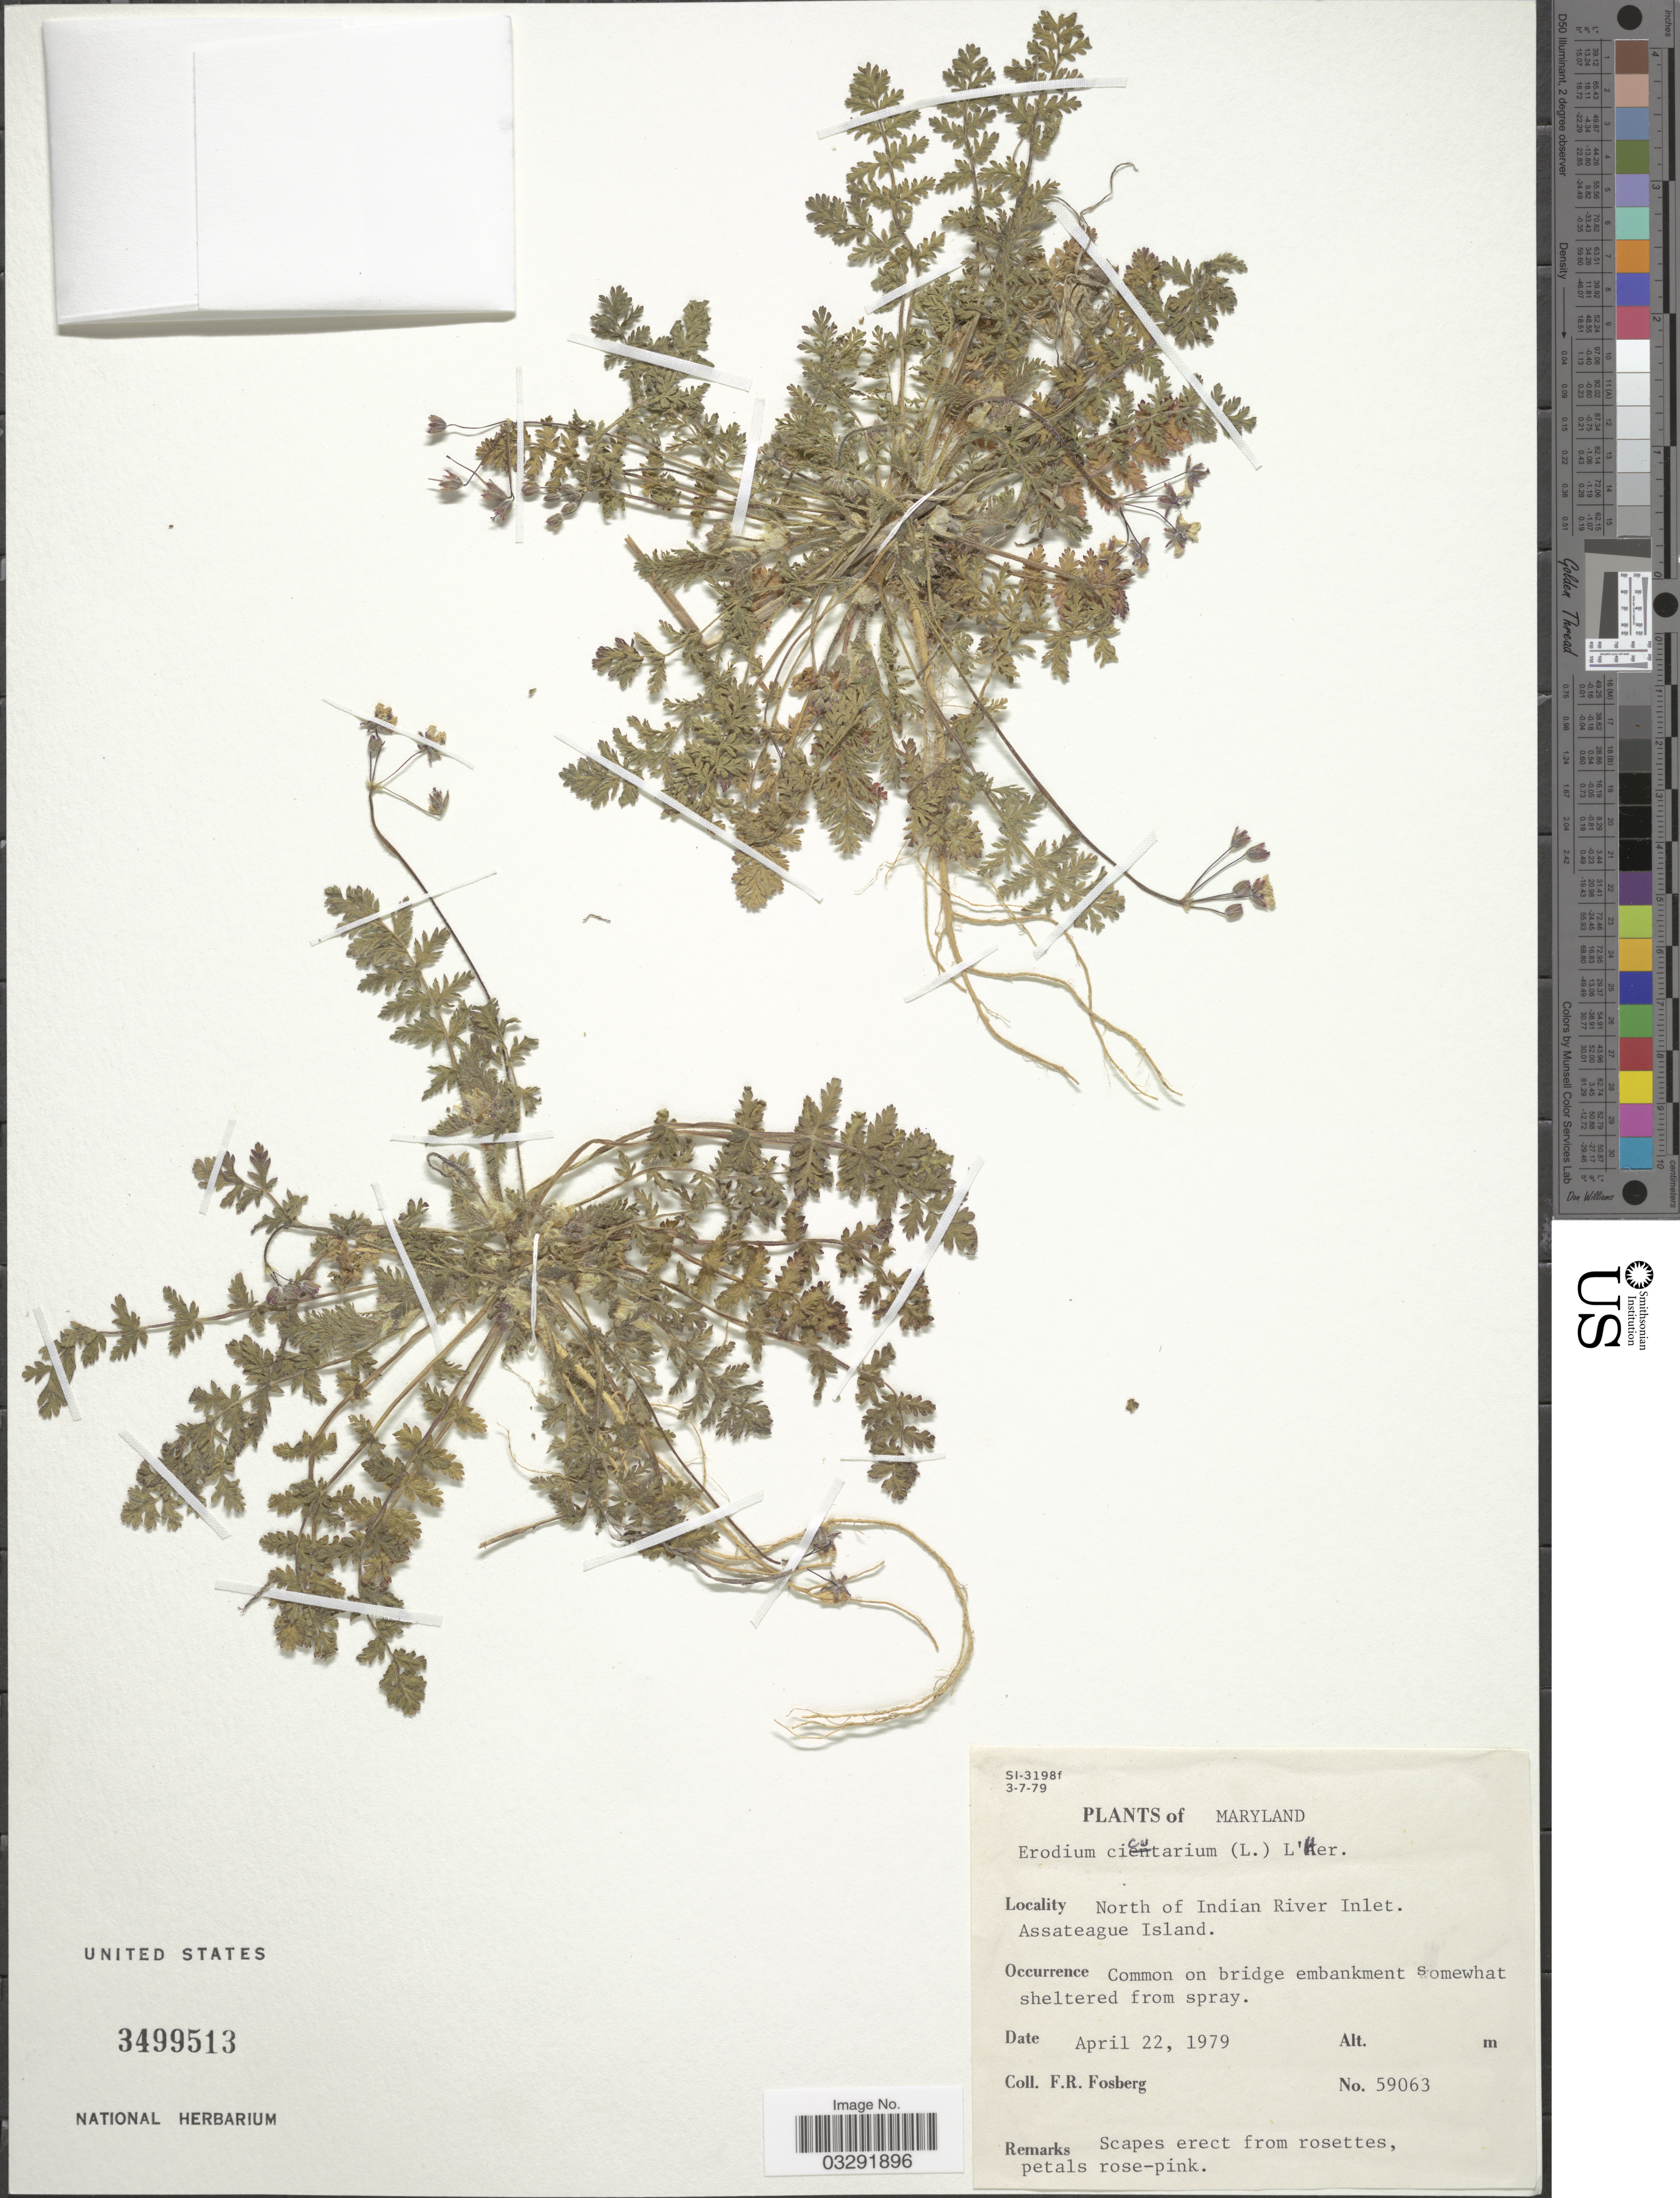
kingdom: Plantae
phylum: Tracheophyta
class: Magnoliopsida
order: Geraniales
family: Geraniaceae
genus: Erodium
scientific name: Erodium cicutarium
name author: (L.) L'Hér.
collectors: F. R. Fosberg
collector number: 59063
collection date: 1979-04-22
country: United States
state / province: Maryland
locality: North of Indian River Inlet. Assateague Island.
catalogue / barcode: US 3499513